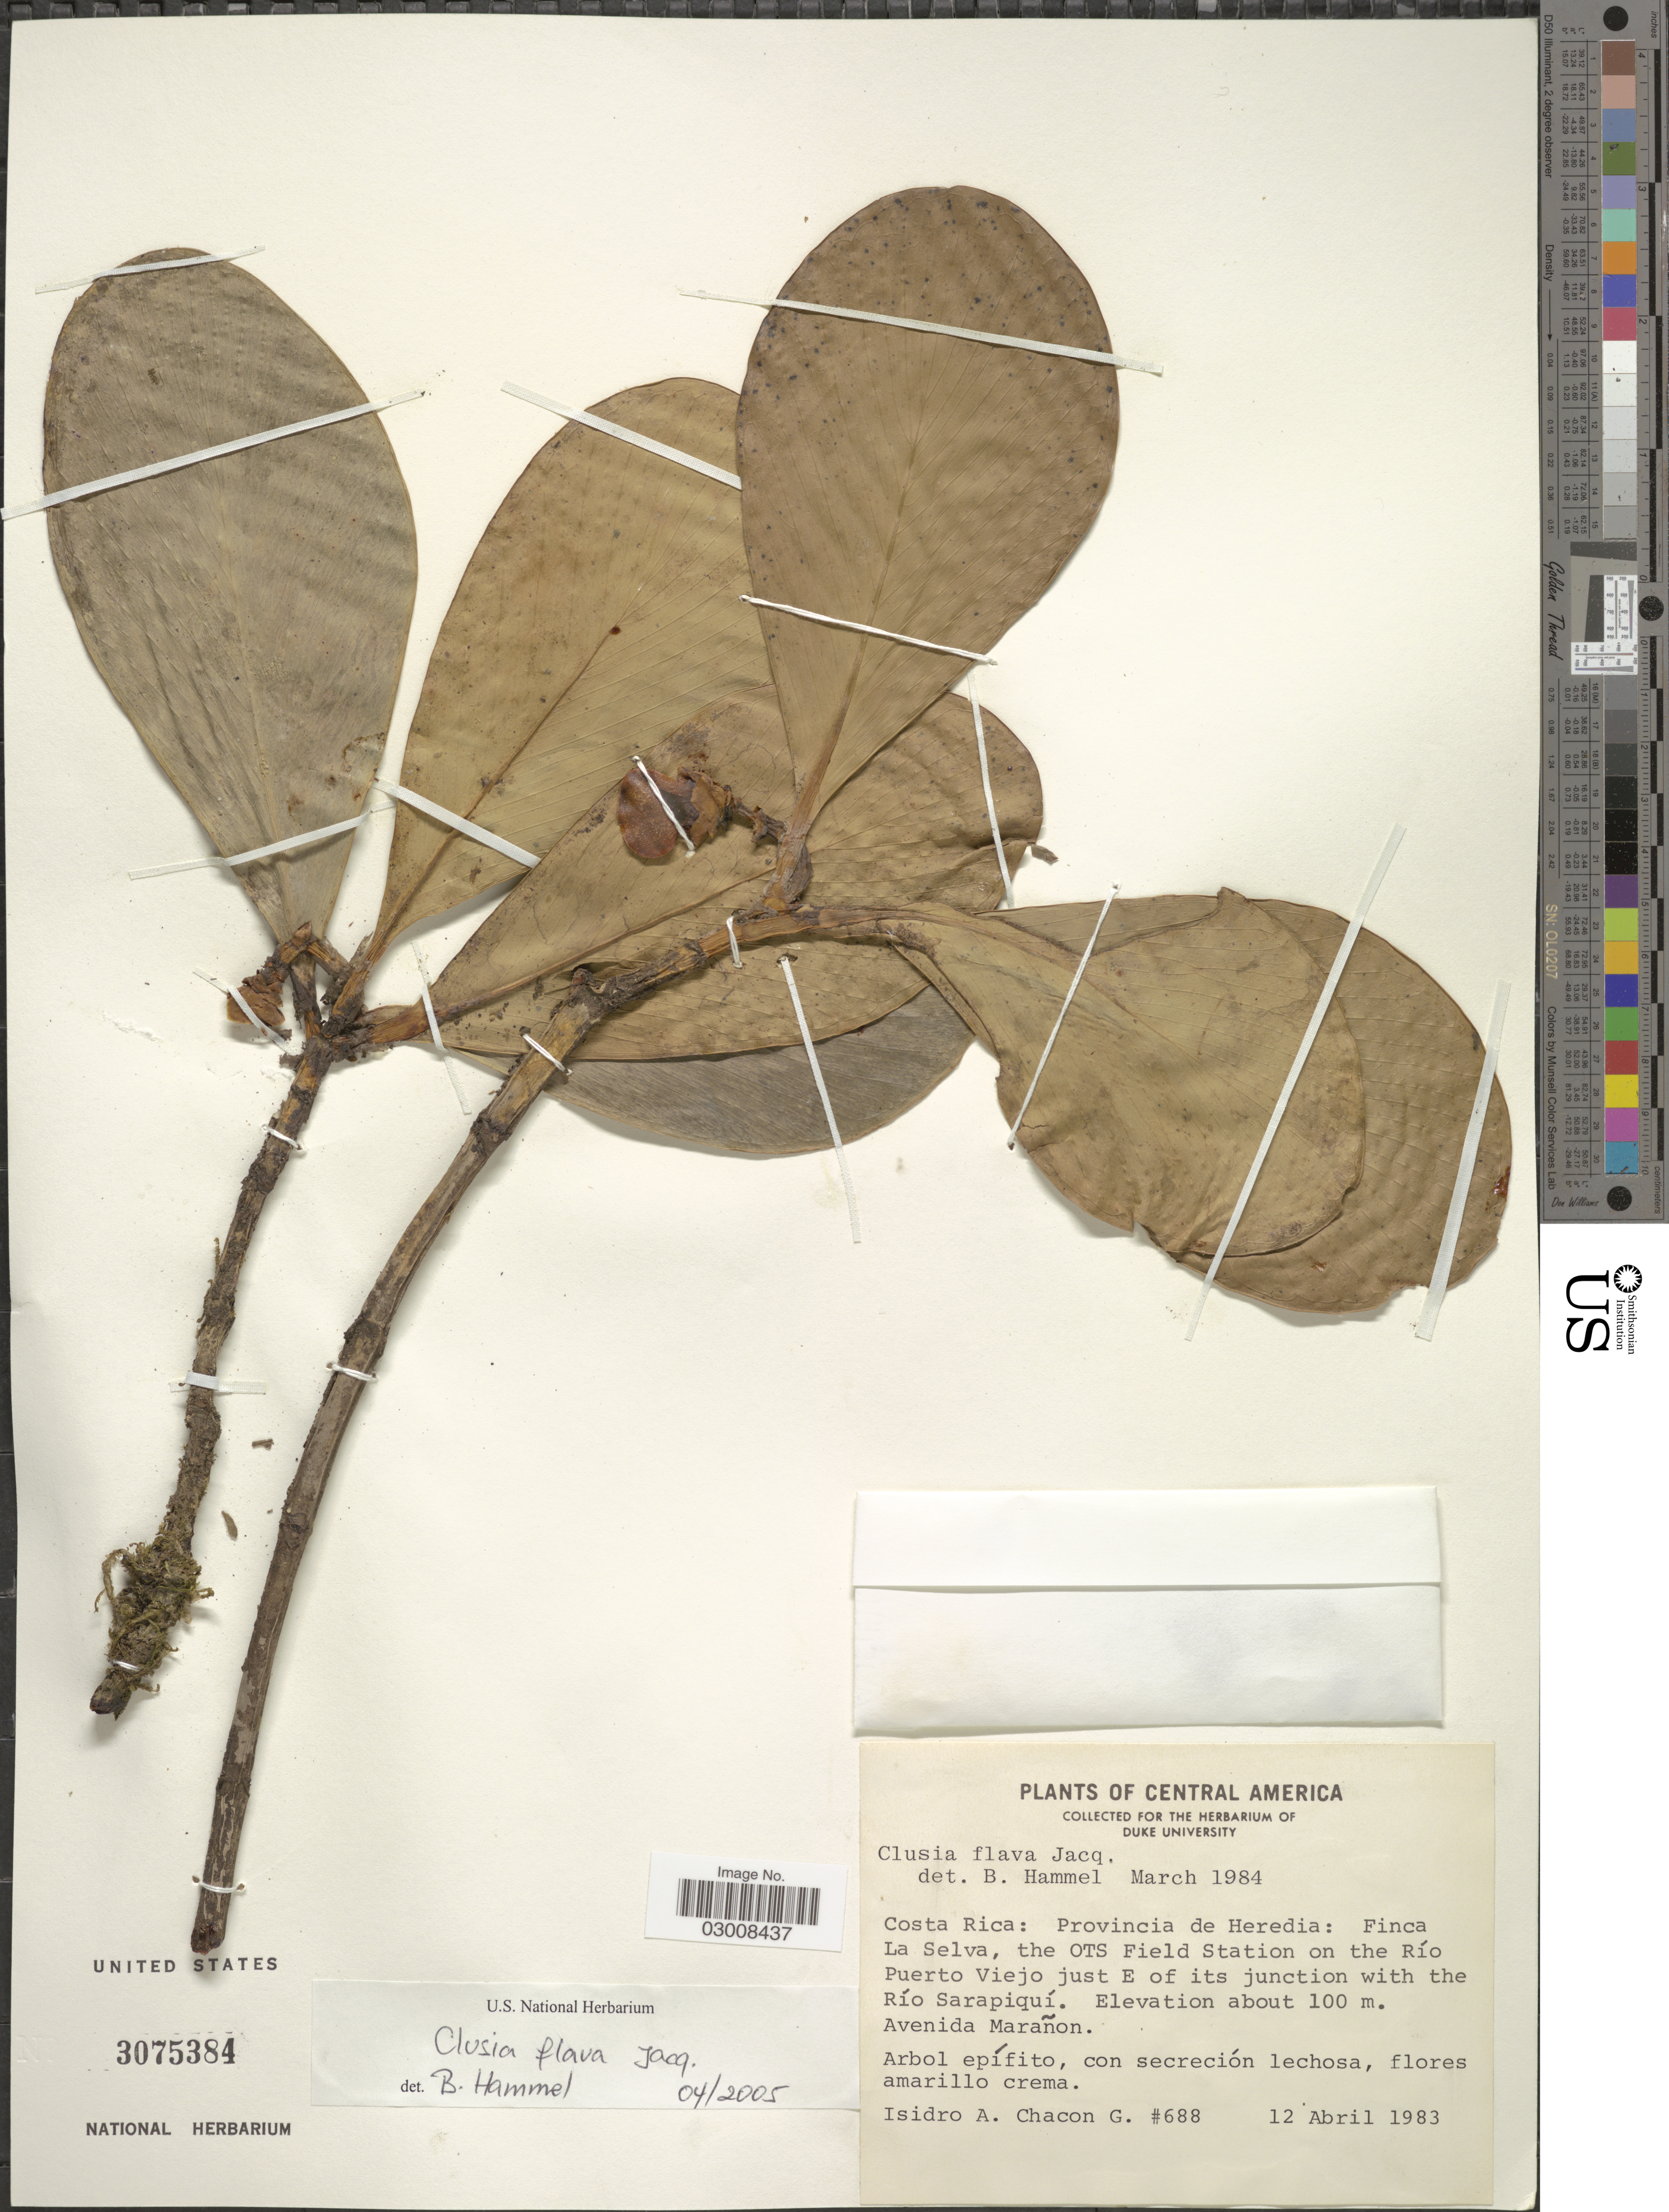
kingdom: Plantae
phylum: Tracheophyta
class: Magnoliopsida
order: Malpighiales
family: Clusiaceae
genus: Clusia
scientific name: Clusia flava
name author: Jacq.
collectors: I. Chacón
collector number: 688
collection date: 1983-04-12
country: Costa Rica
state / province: Heredia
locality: Finca La Selva, the OTS Field Station on the Río Puerto Viejo just E of its junction with the Río Sarapiquí, Avenida Marañon.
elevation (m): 100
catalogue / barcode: US 3075384